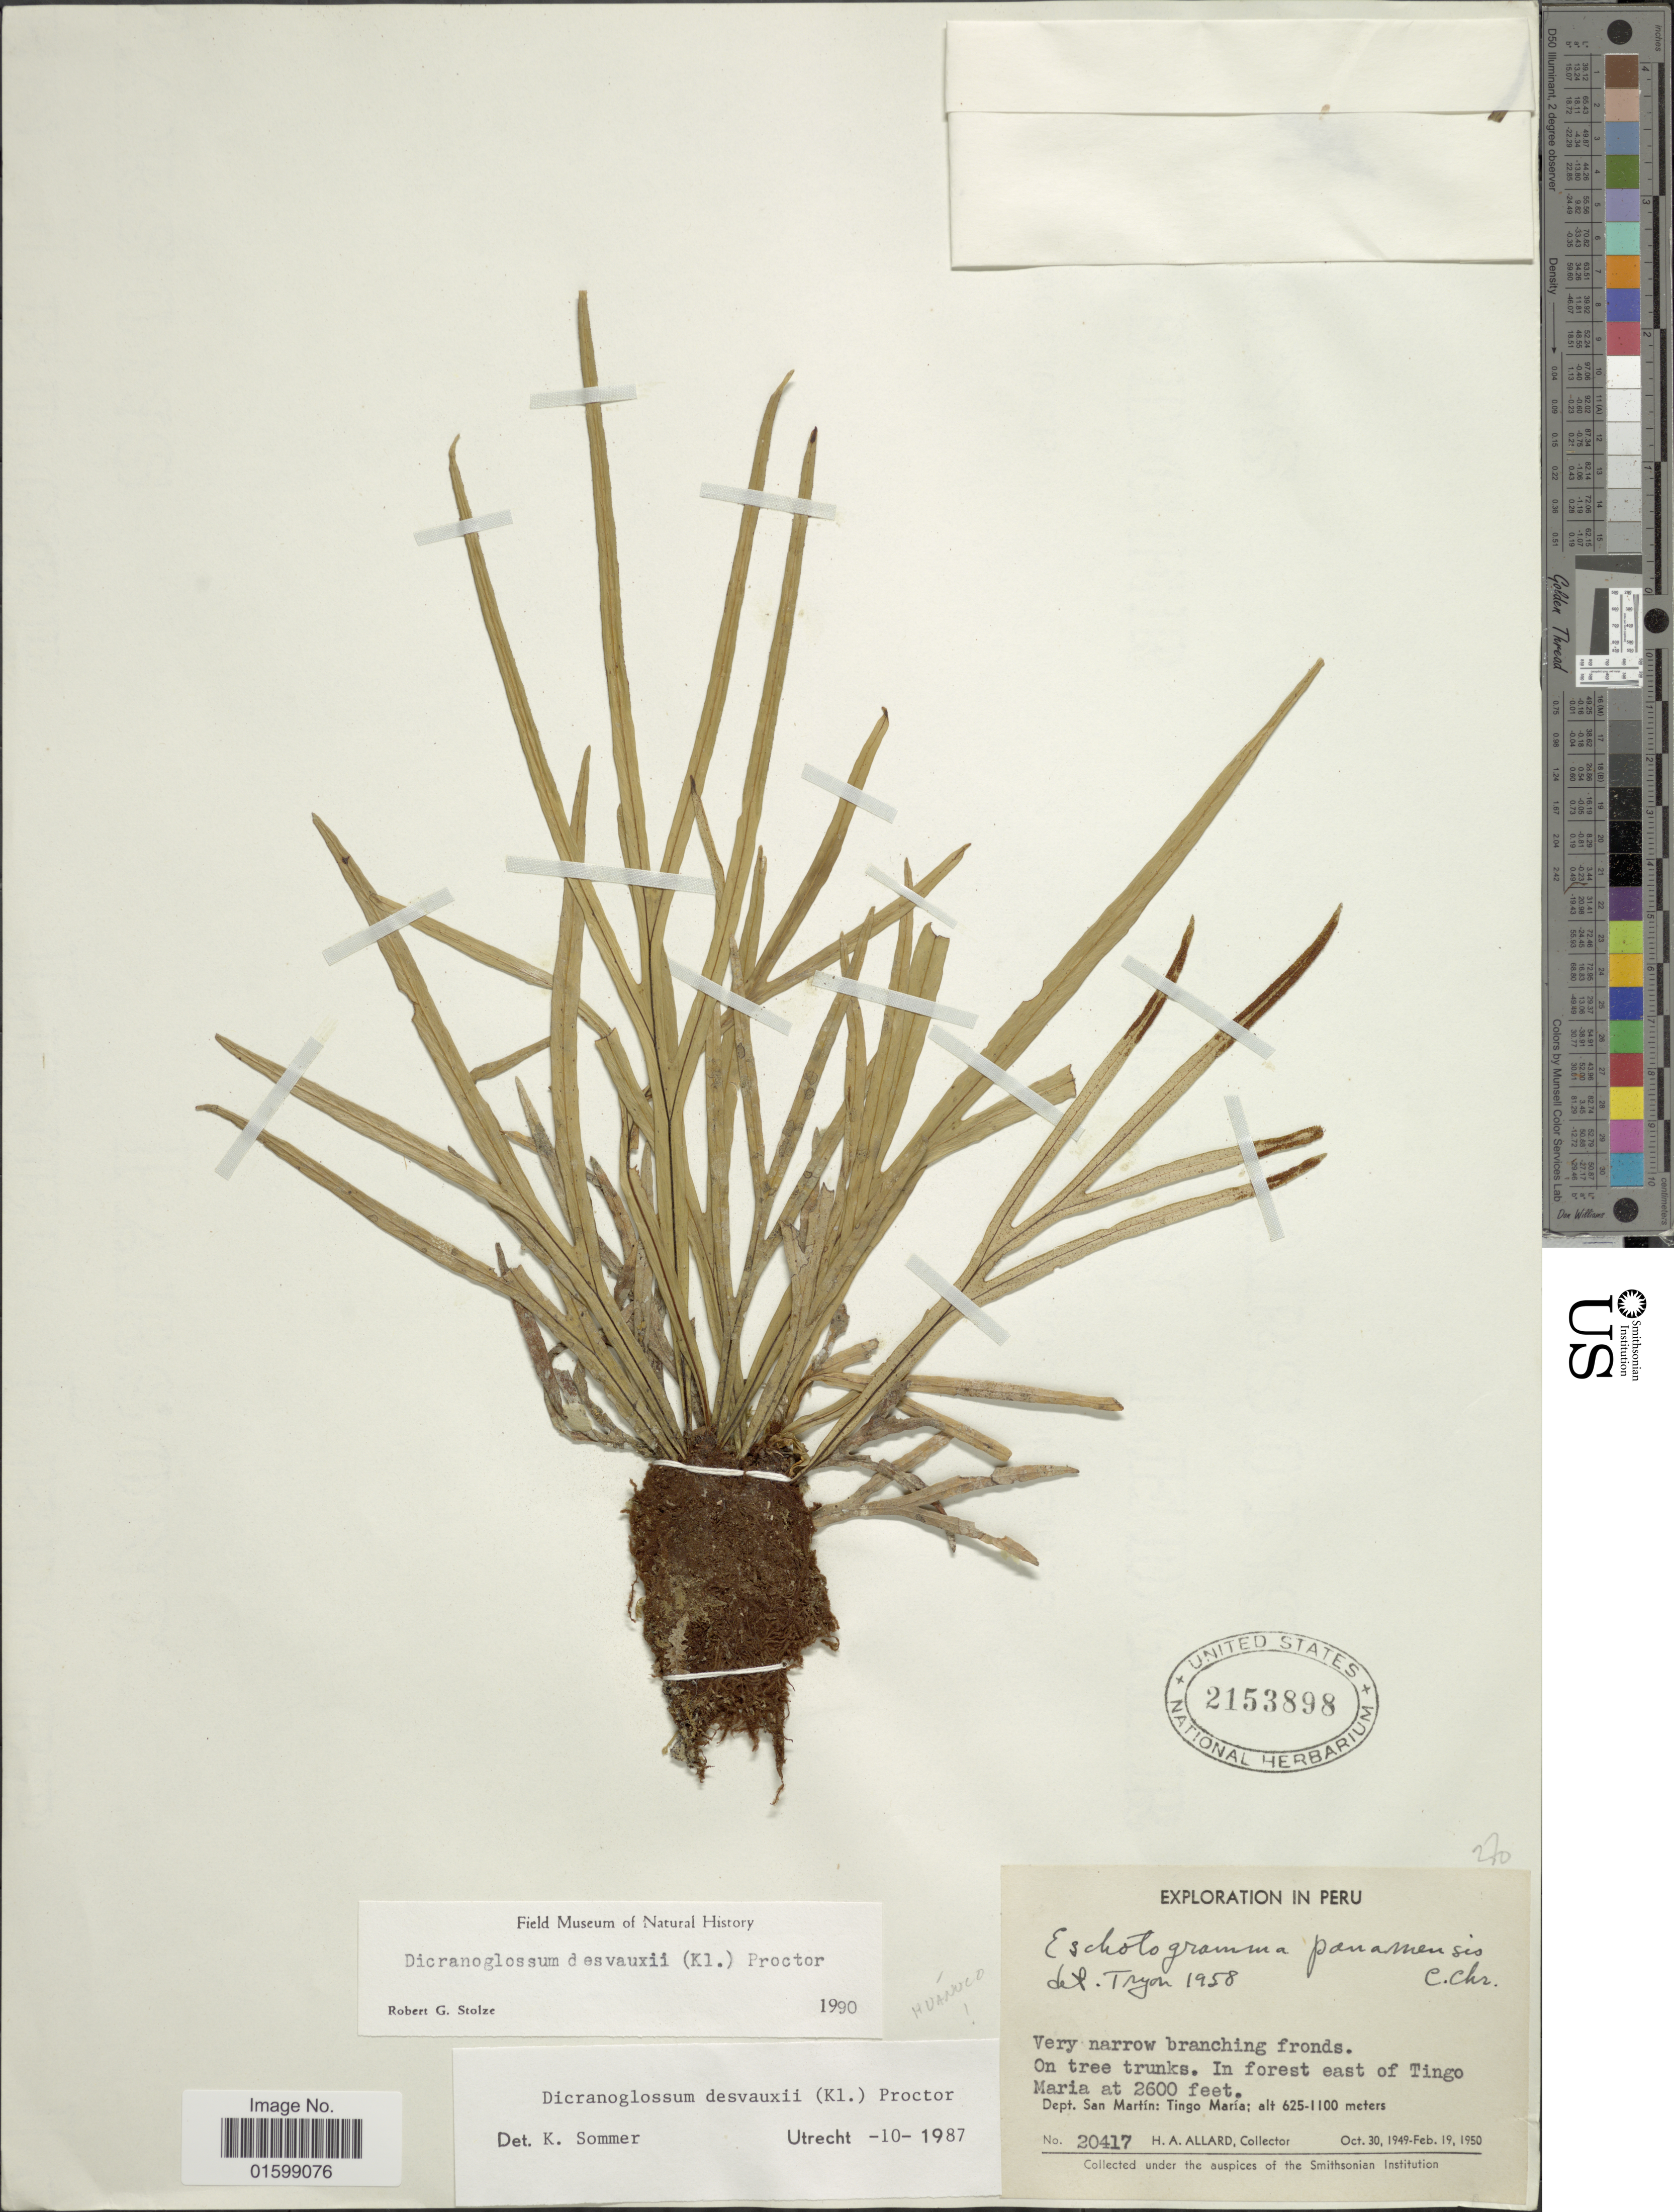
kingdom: Plantae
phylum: Tracheophyta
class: Polypodiopsida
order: Polypodiales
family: Polypodiaceae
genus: Pleopeltis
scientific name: Pleopeltis desvauxii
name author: (Klotzsch) Salino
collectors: H. A. Allard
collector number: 20417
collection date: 1949-10-30/1950-02-19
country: Peru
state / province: San Martín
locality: Verry narrow branching fronds, on tree trunks, in forest east of Tingo Maria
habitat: in forest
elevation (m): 625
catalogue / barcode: US 2153898